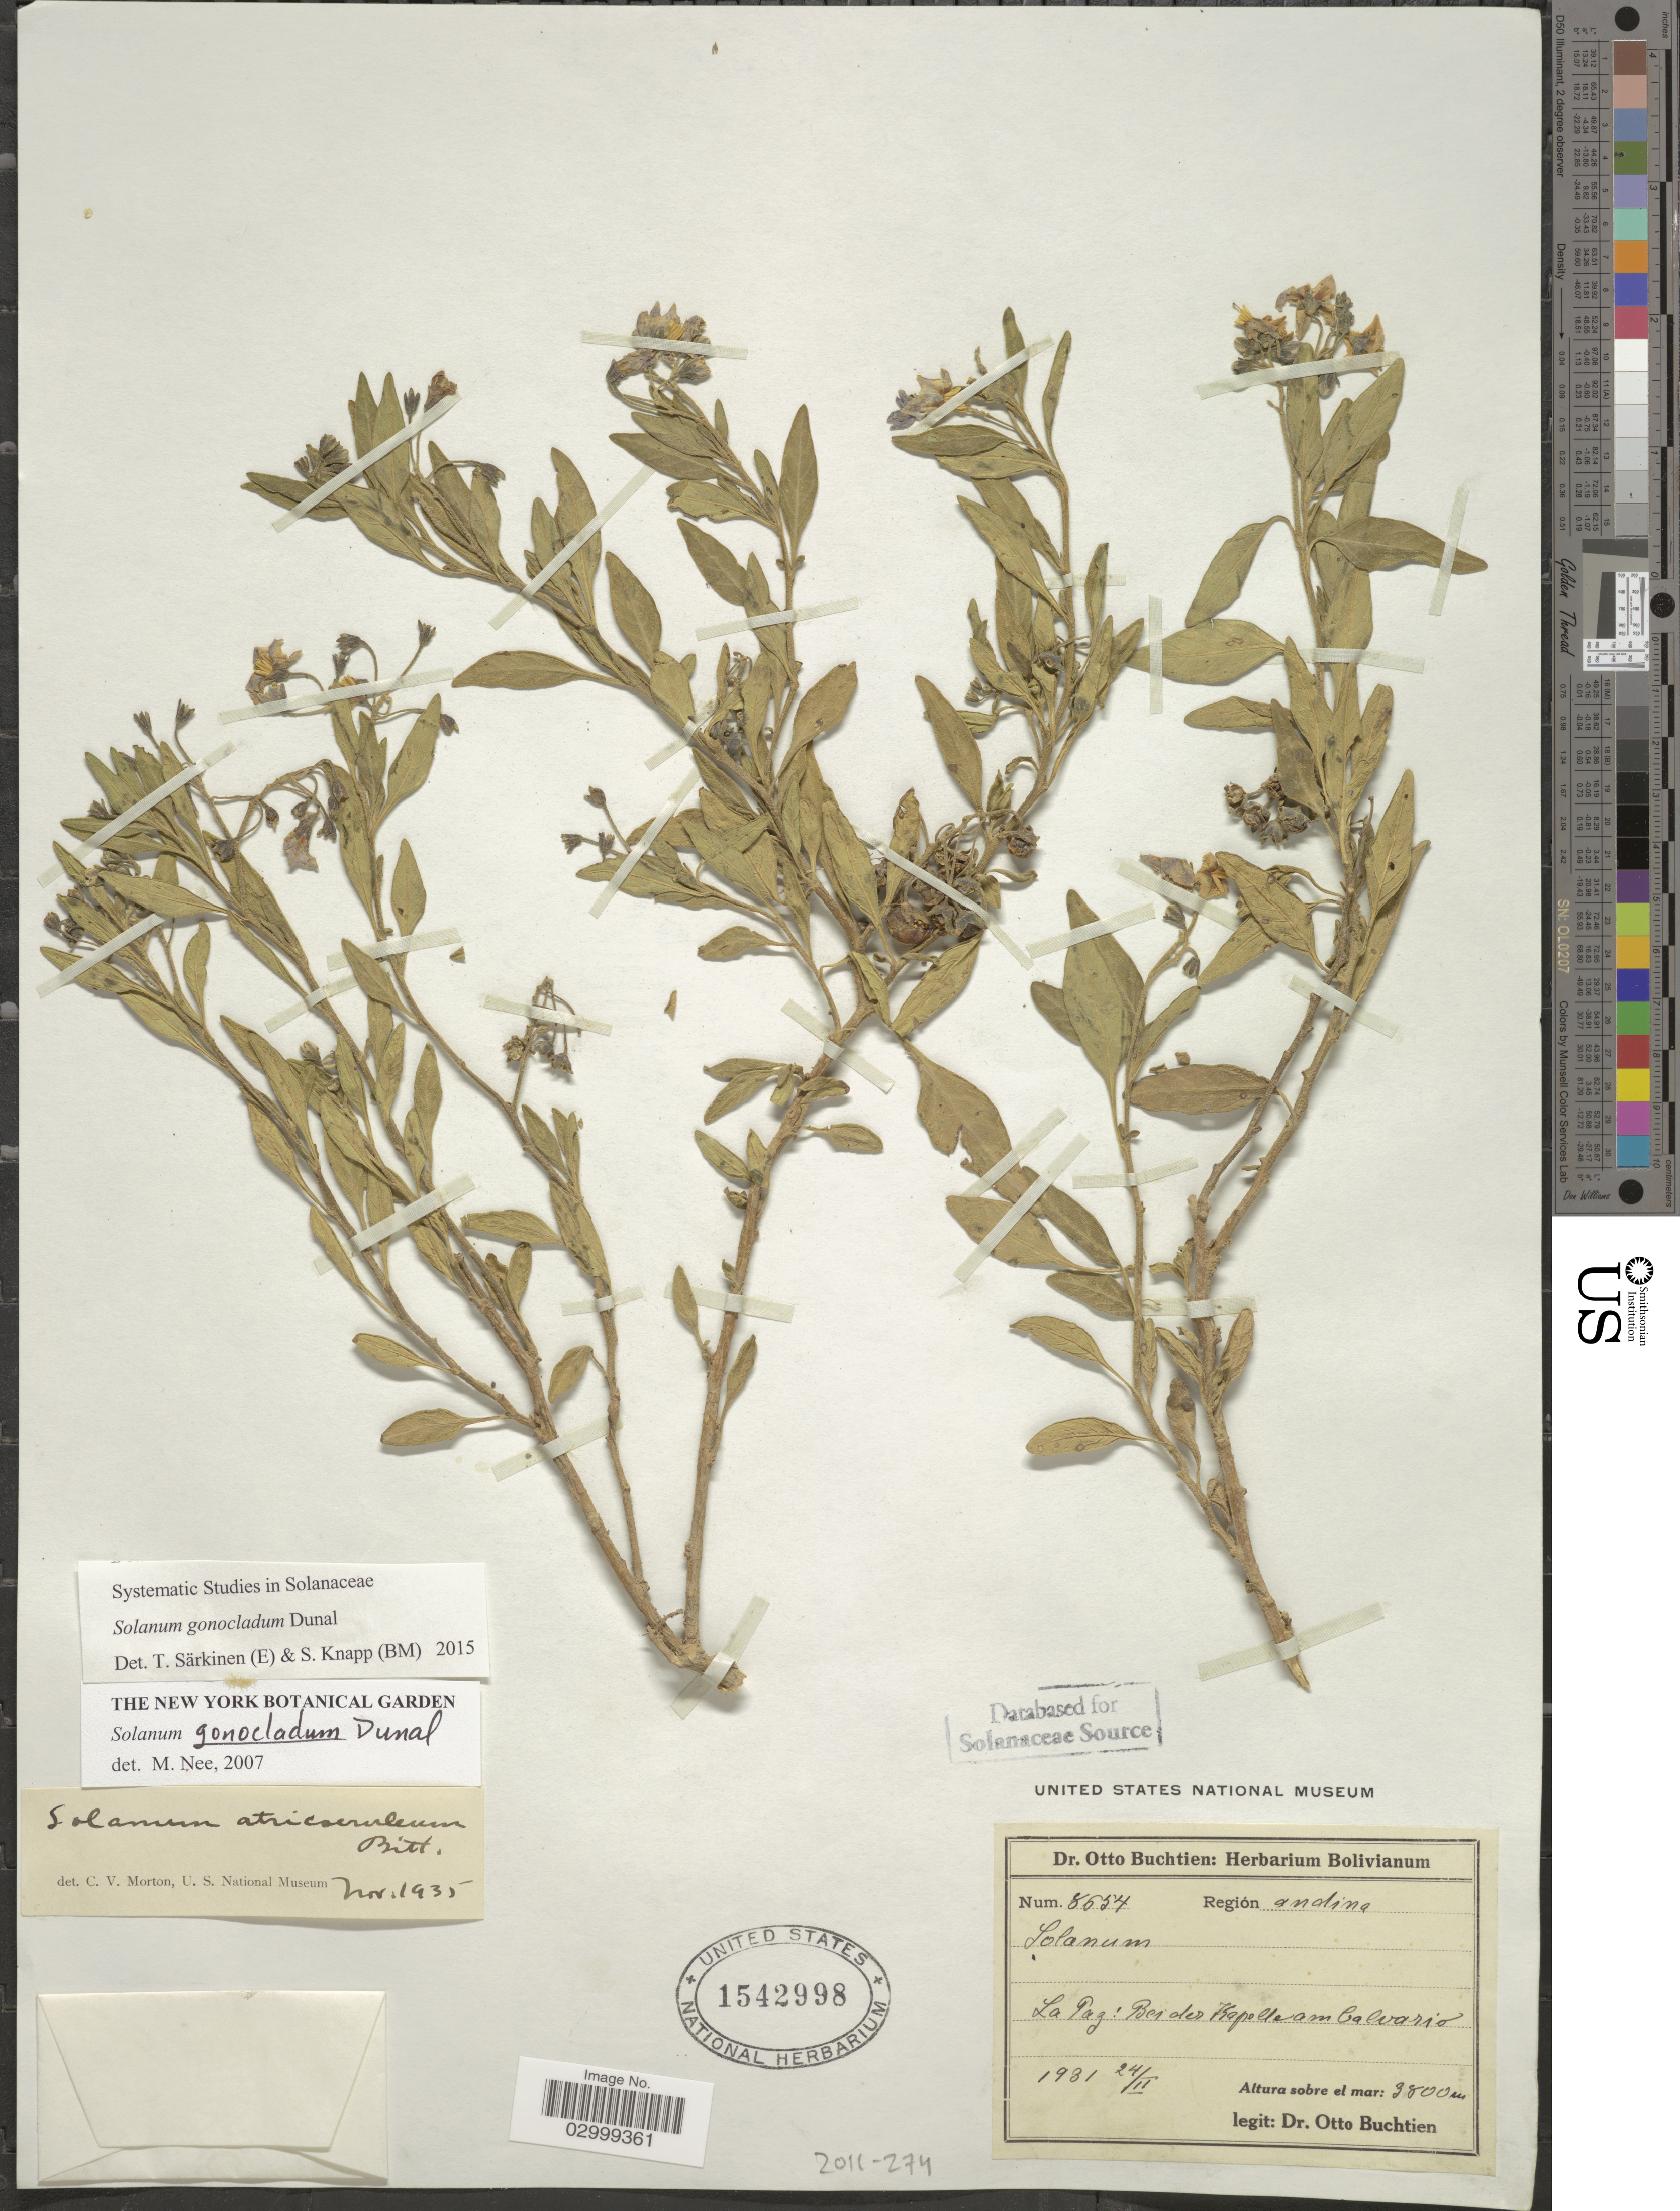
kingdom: Plantae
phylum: Tracheophyta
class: Magnoliopsida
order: Solanales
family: Solanaceae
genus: Solanum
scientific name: Solanum gonocladum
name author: Dunal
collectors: O. Buchtien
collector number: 8654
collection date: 1931-02-24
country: Bolivia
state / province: La Paz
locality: Ber des Kapolle am Calvario, Región andina.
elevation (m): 3800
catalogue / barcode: US 1542998